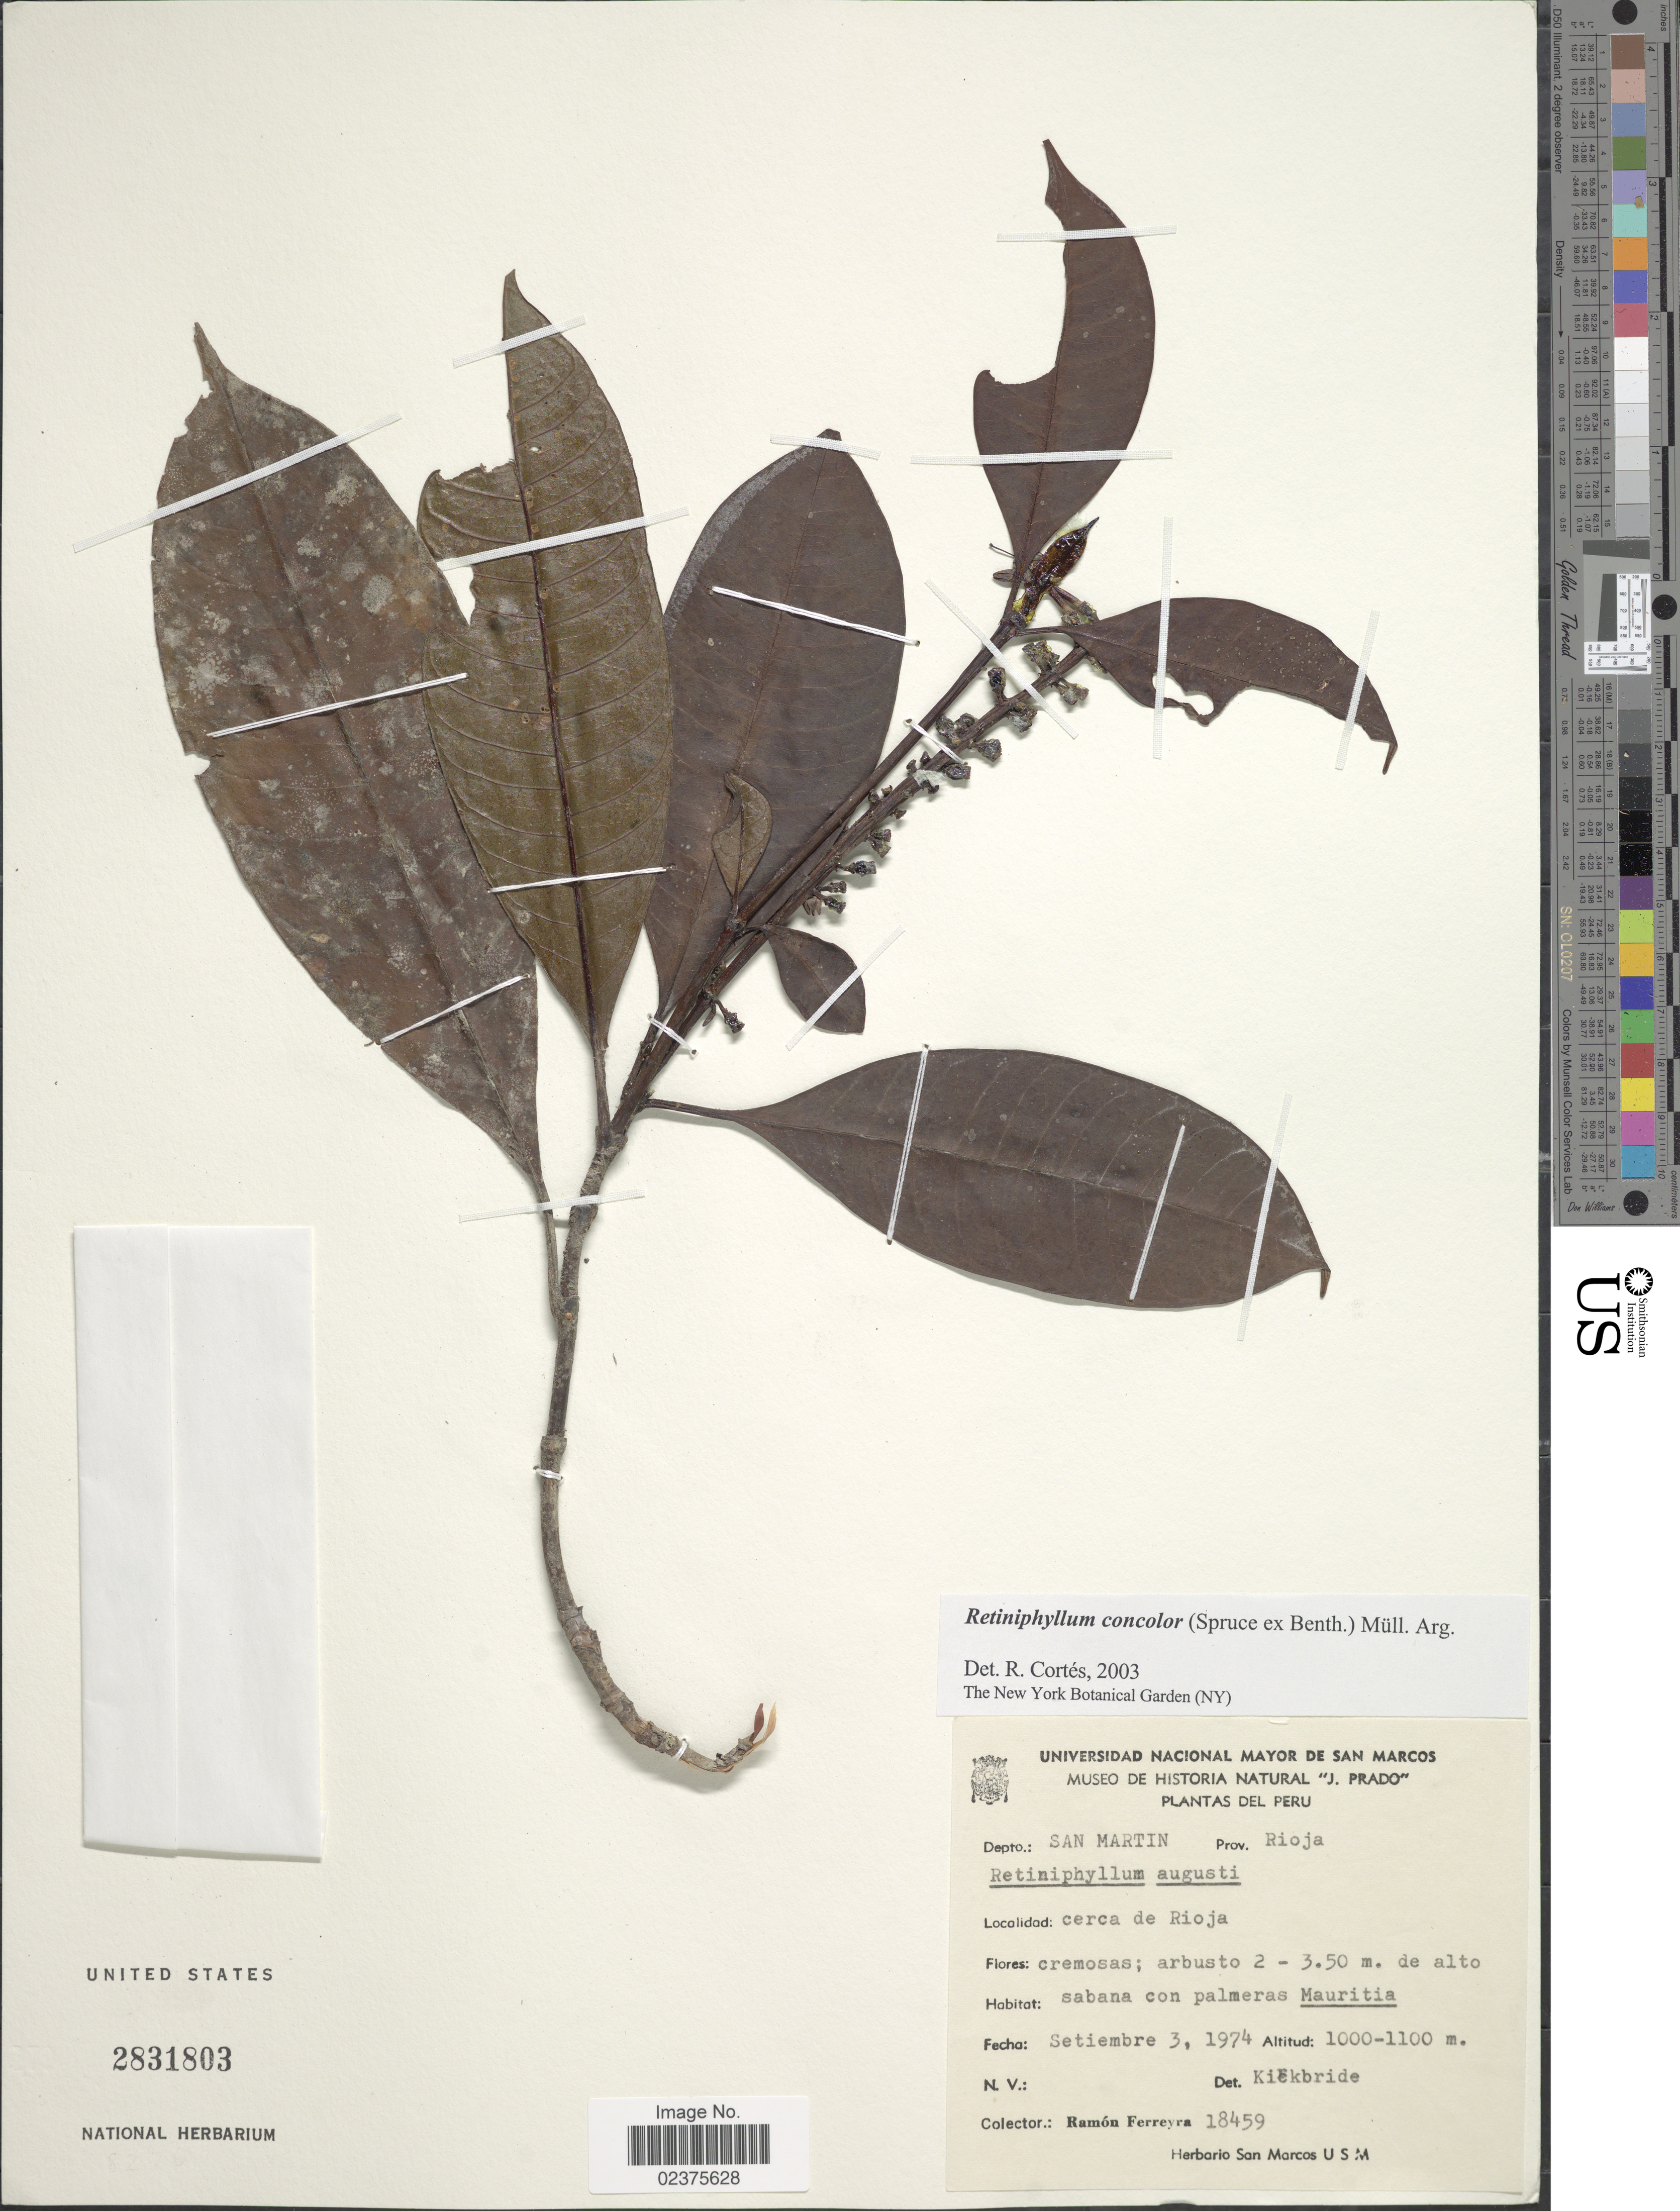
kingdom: Plantae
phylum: Tracheophyta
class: Magnoliopsida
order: Gentianales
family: Rubiaceae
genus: Retiniphyllum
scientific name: Retiniphyllum concolor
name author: (Spruce ex Benth.) Müll. Arg.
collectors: R. A. Ferreyra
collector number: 18459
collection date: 1974-09-03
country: Peru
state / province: San Martín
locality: Depto. San Martin, Prov. Rioja, cerca de Rioja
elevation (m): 1000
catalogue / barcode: US 2831803